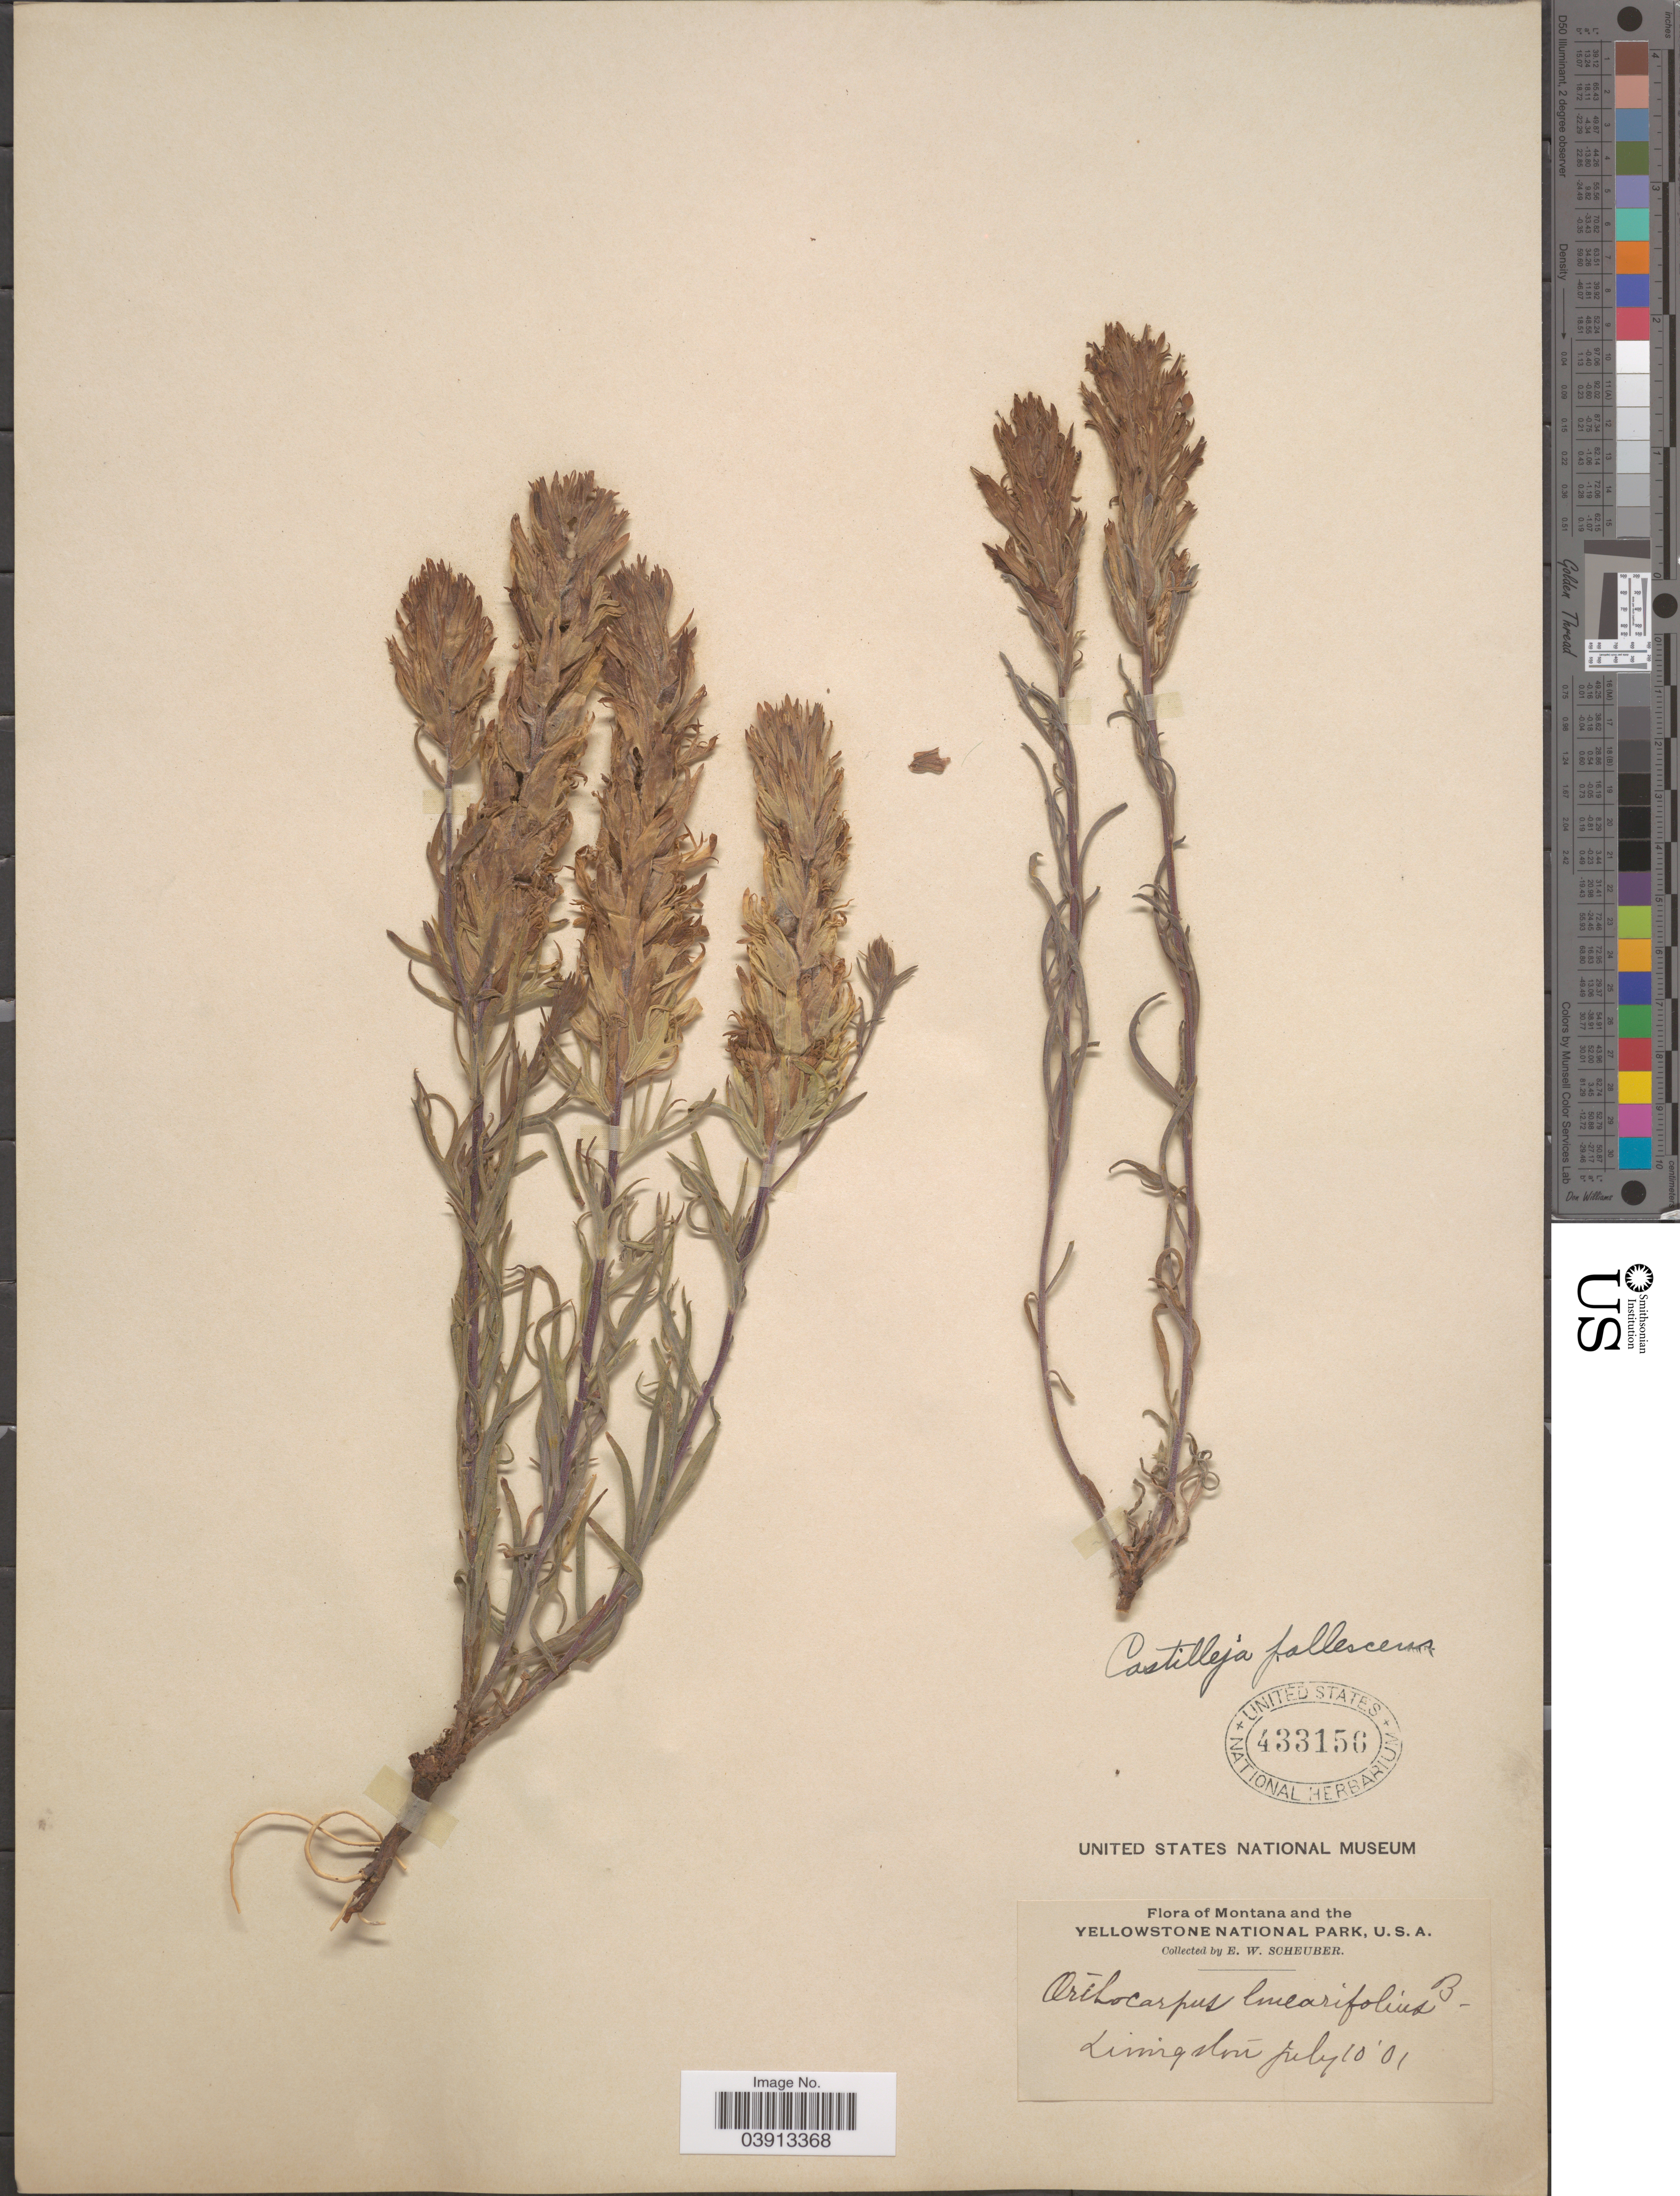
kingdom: Plantae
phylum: Tracheophyta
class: Magnoliopsida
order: Lamiales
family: Orobanchaceae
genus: Castilleja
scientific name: Castilleja pallescens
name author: (A. Gray) Greenm.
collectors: E. Scheuber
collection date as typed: Transcribed d/m/y: 10/7/1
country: United States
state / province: Montana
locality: Yellowstone National Park. Livingston.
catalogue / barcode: US 433156